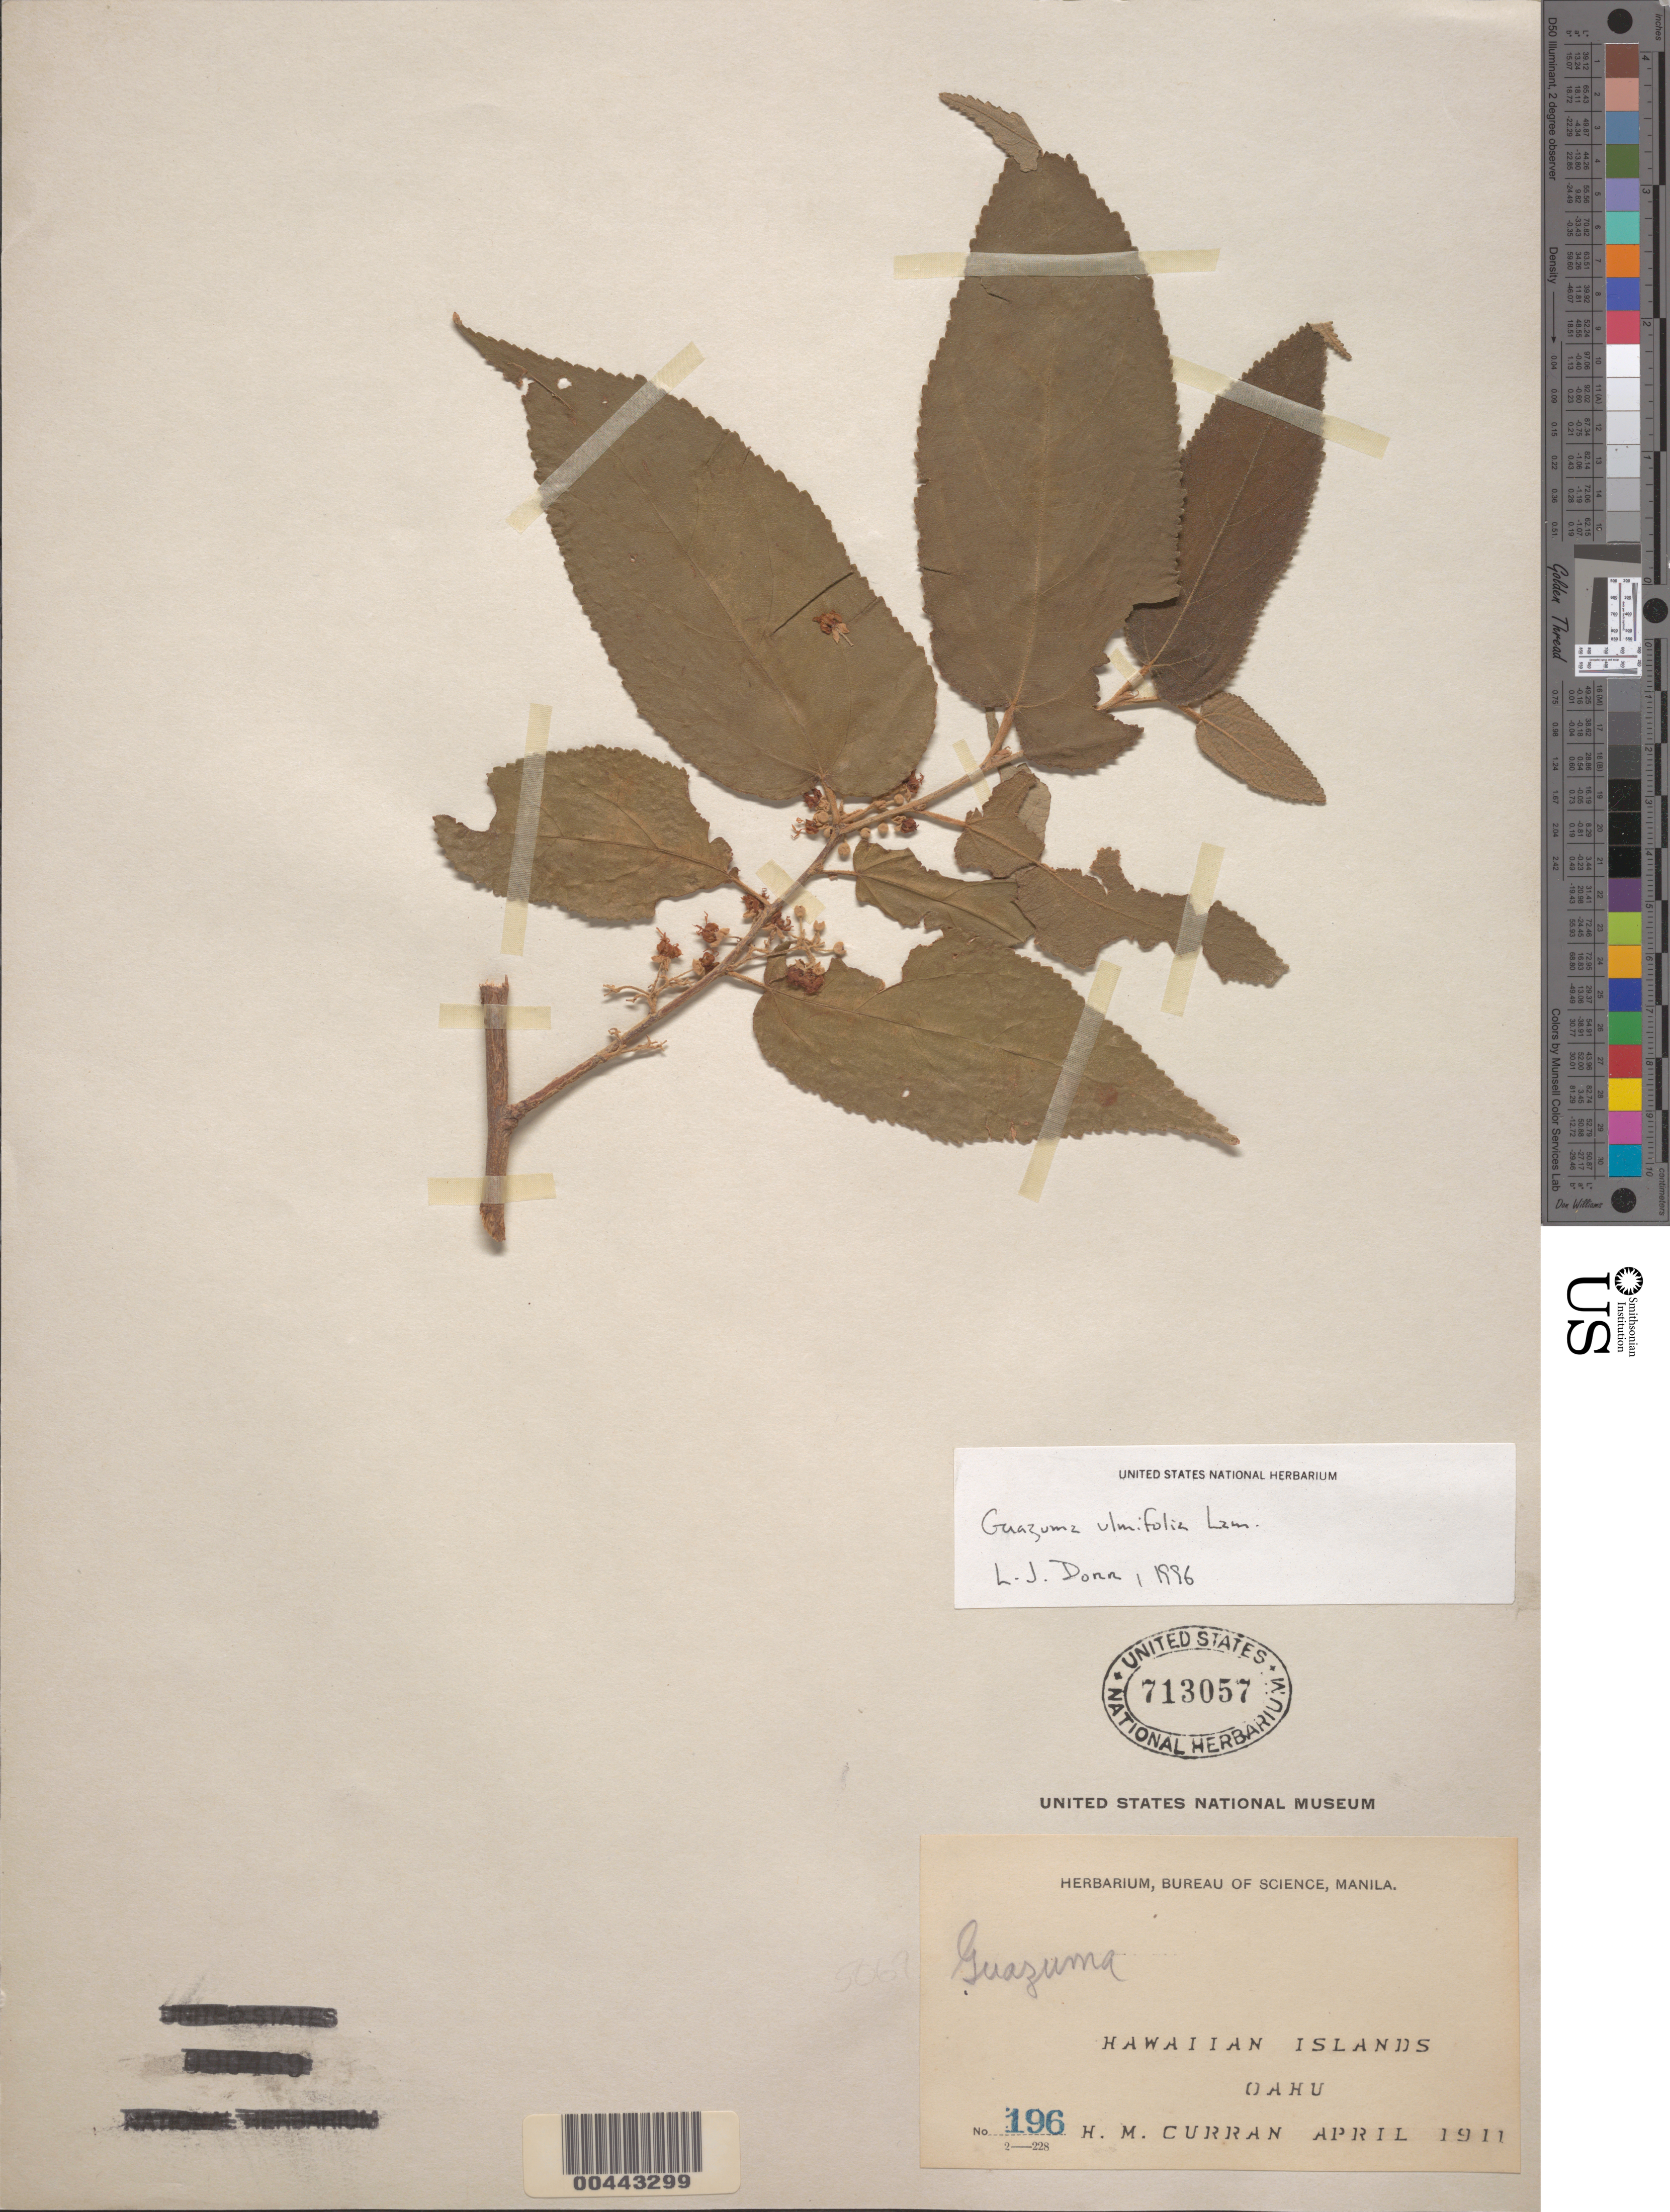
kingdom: Plantae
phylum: Tracheophyta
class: Magnoliopsida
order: Malvales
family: Malvaceae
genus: Guazuma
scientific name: Guazuma ulmifolia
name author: Lam.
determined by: Dorr, L. J., (BOT), Smithsonian Institution - National Museum of Natural History (UNITED STATES)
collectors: H. M. Curran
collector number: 196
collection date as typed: Apr 1911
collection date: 1911-04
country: United States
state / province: Hawaii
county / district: Honolulu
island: Oahu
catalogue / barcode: US 713057